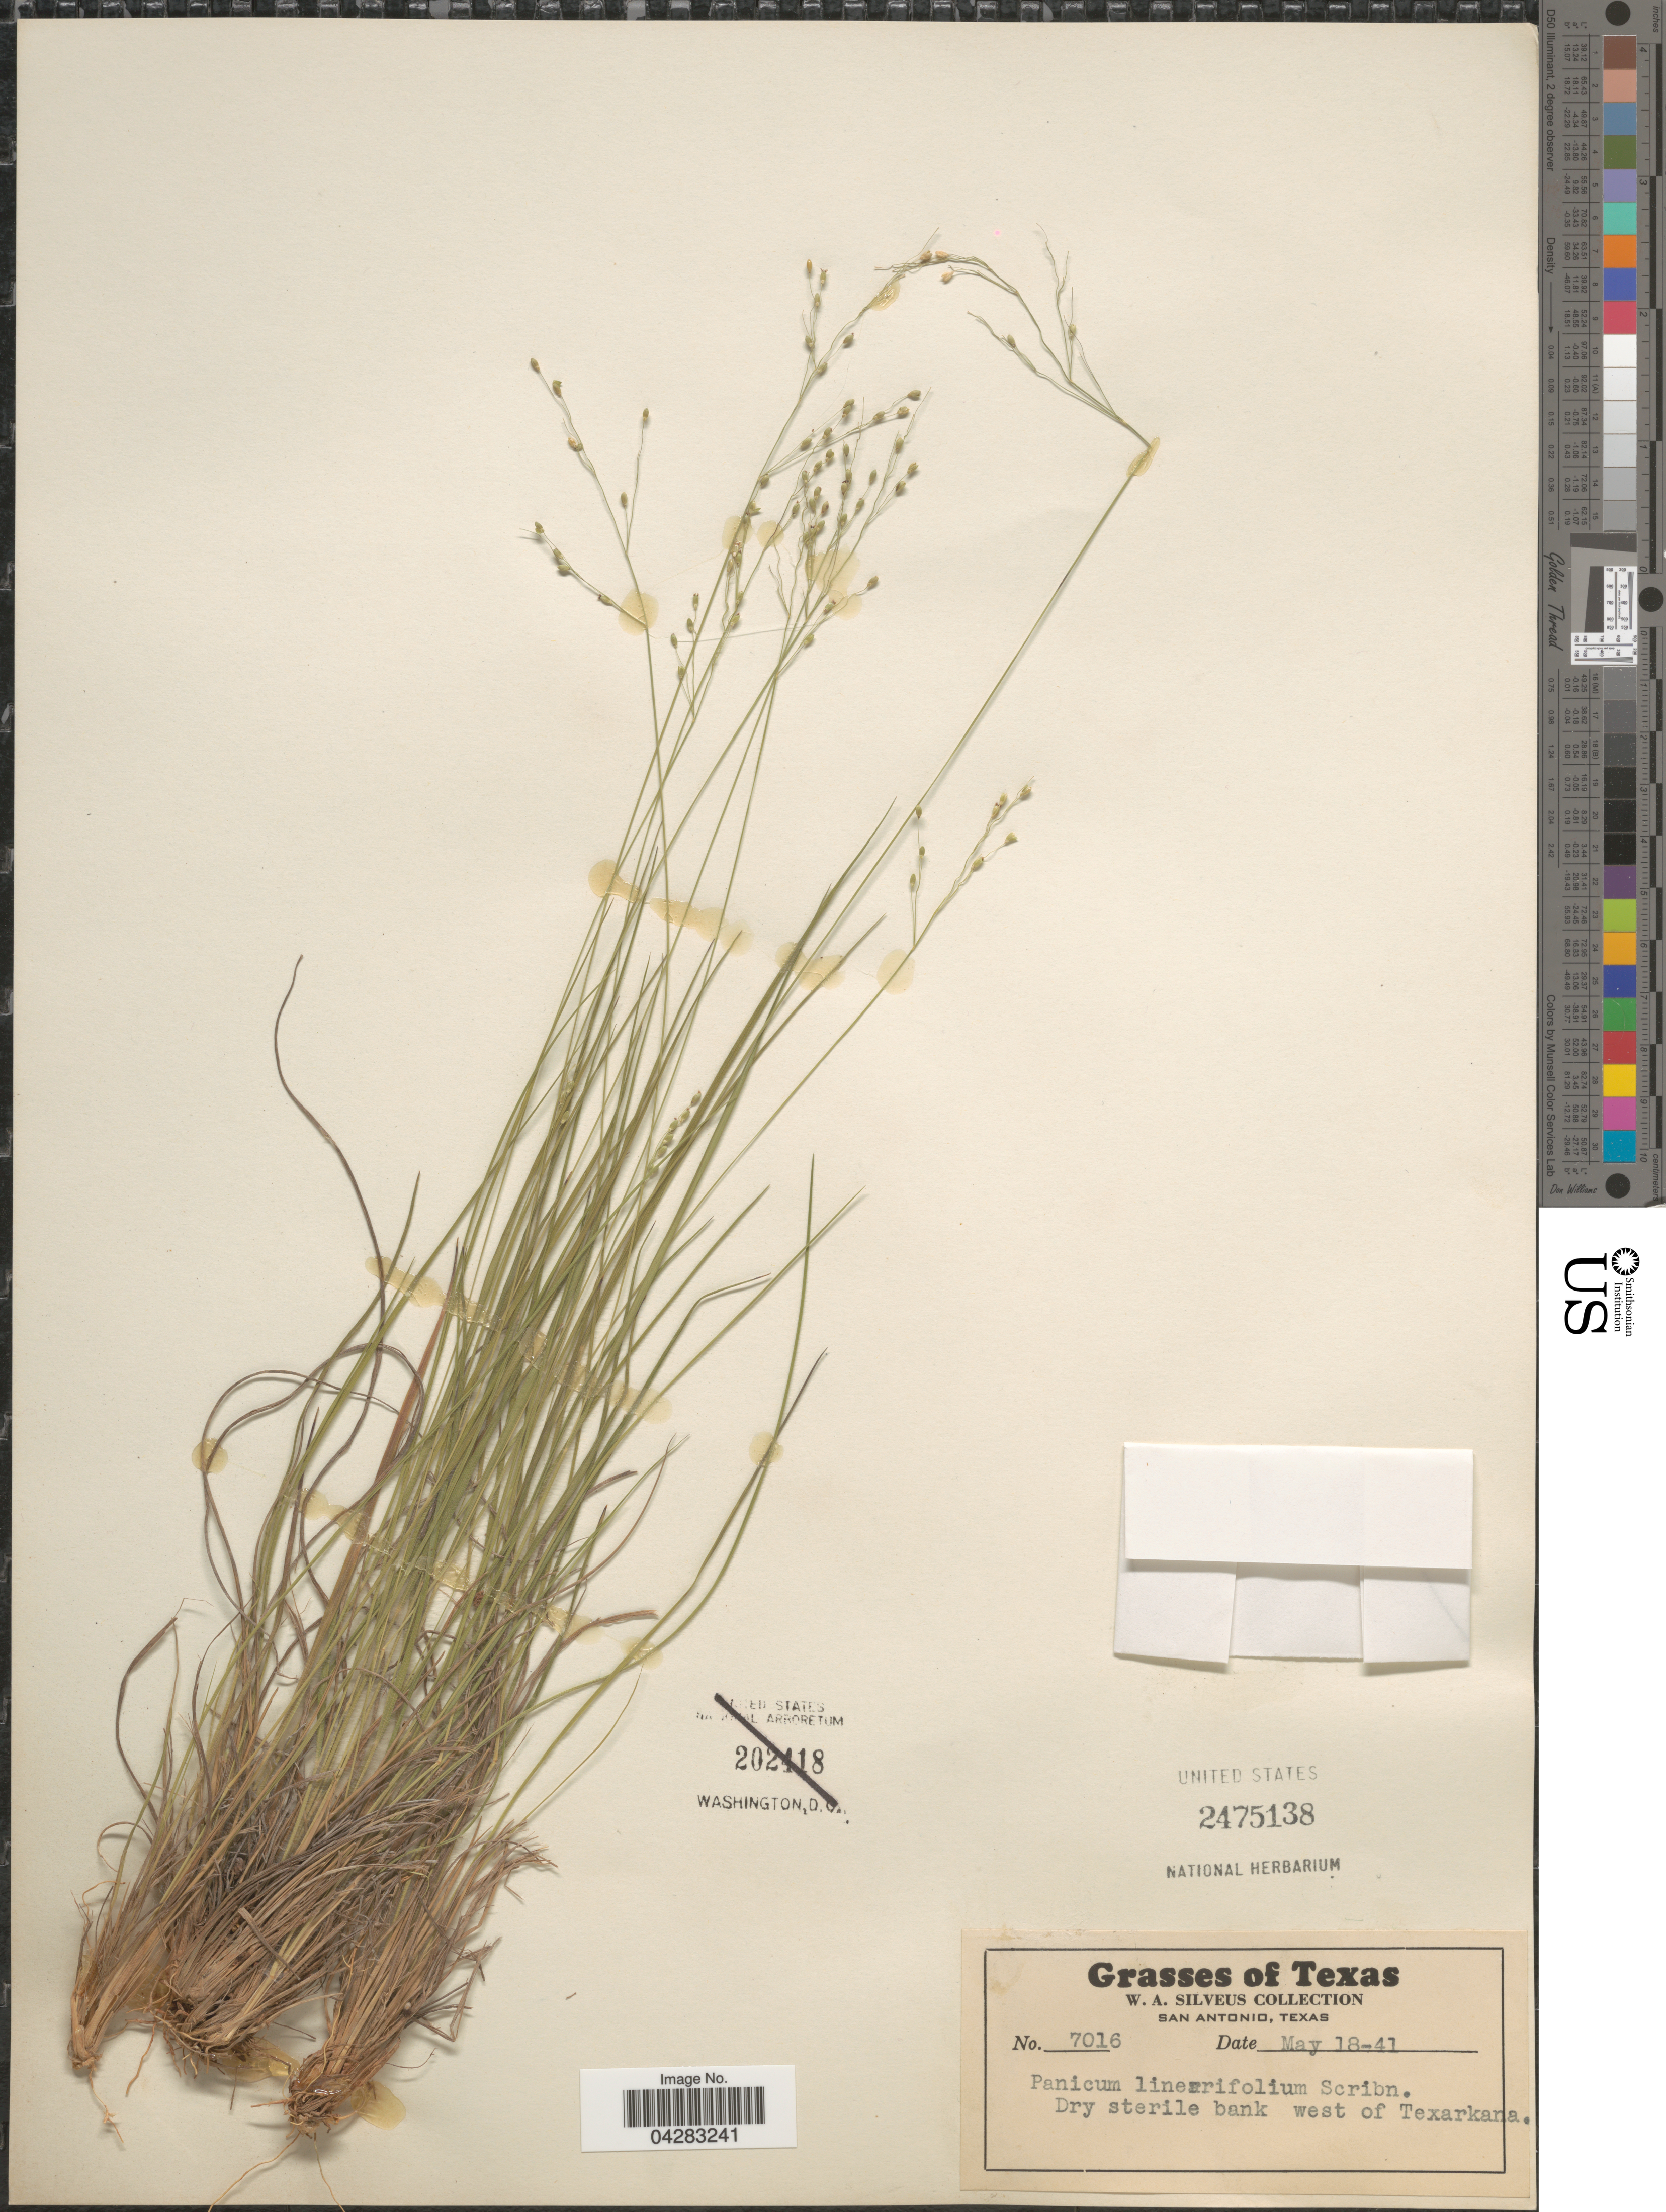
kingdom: Plantae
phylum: Tracheophyta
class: Liliopsida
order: Poales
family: Poaceae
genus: Dichanthelium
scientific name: Dichanthelium linearifolium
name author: (Scribn.) Gould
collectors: W. Silveus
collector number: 7016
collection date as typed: Transcribed d/m/y: 18/5/41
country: United States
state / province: Texas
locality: Dry sterile bank west of Texarkana.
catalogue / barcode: US 2475138